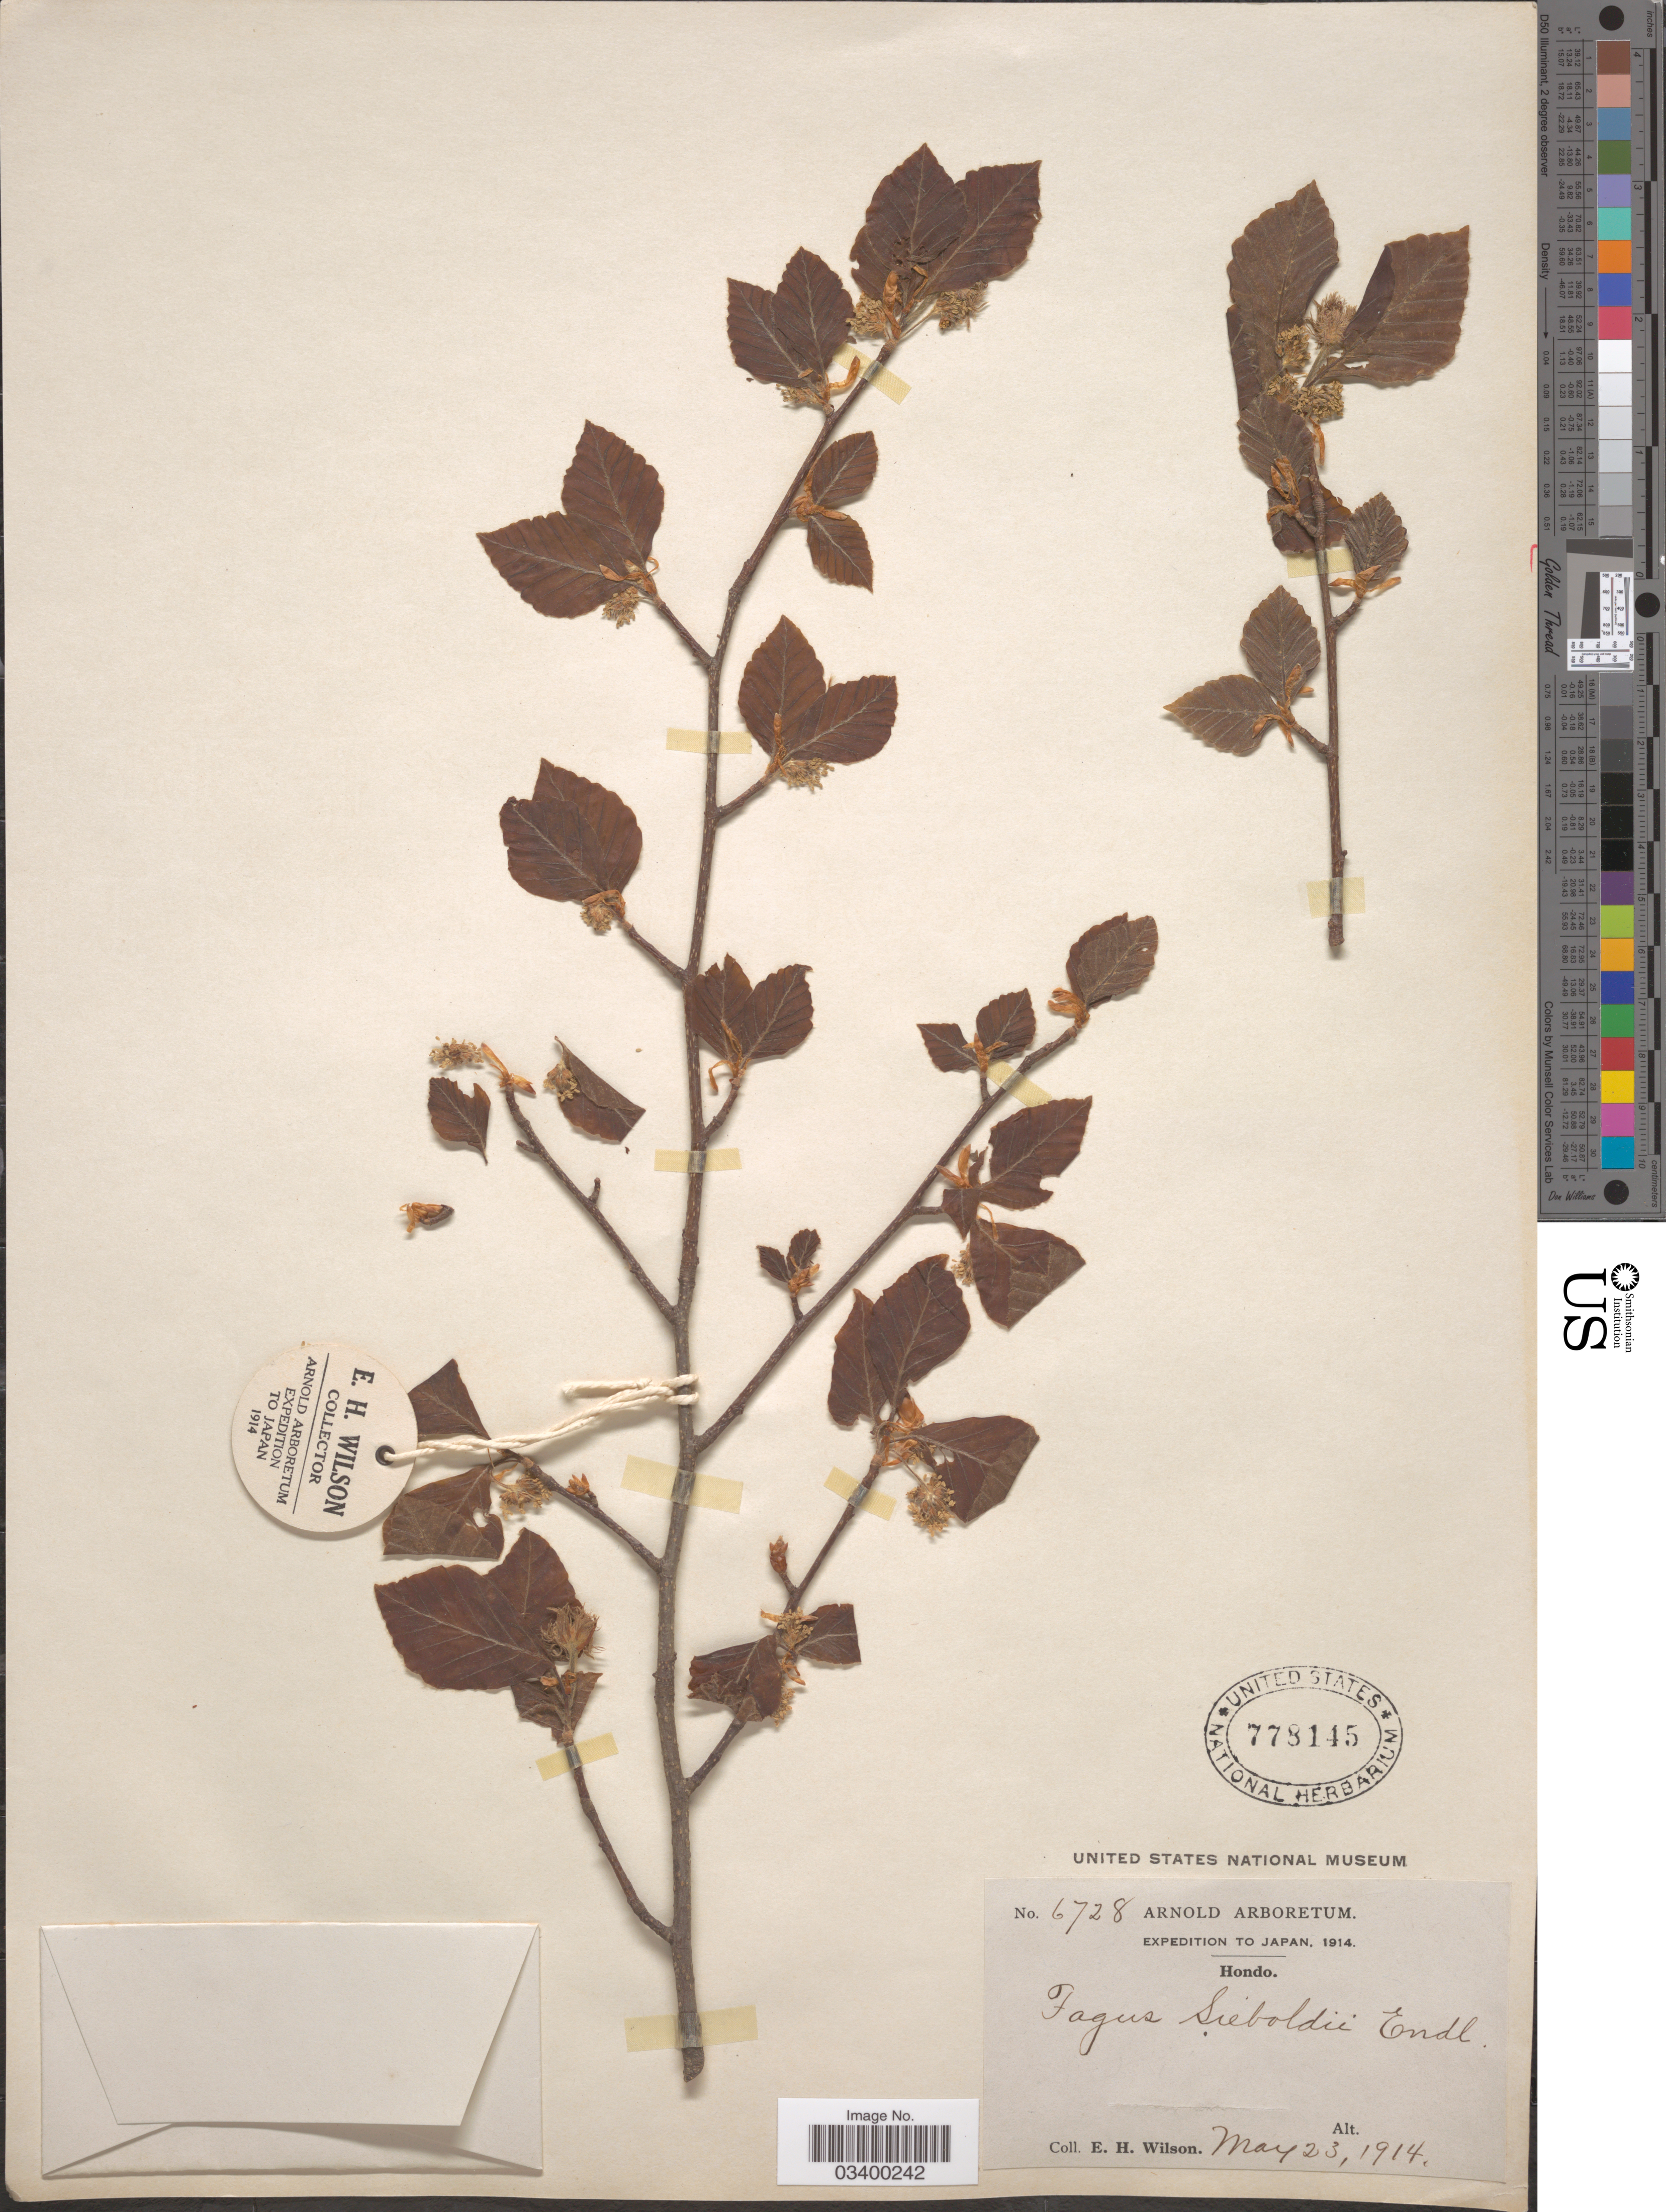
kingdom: Plantae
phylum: Tracheophyta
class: Magnoliopsida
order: Fagales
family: Fagaceae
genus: Fagus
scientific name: Fagus sieboldii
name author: (Siebold) Endl. ex A. DC.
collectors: E. Wilson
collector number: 6728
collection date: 1914-05-23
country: Japan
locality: Hondo.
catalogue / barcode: US 778145